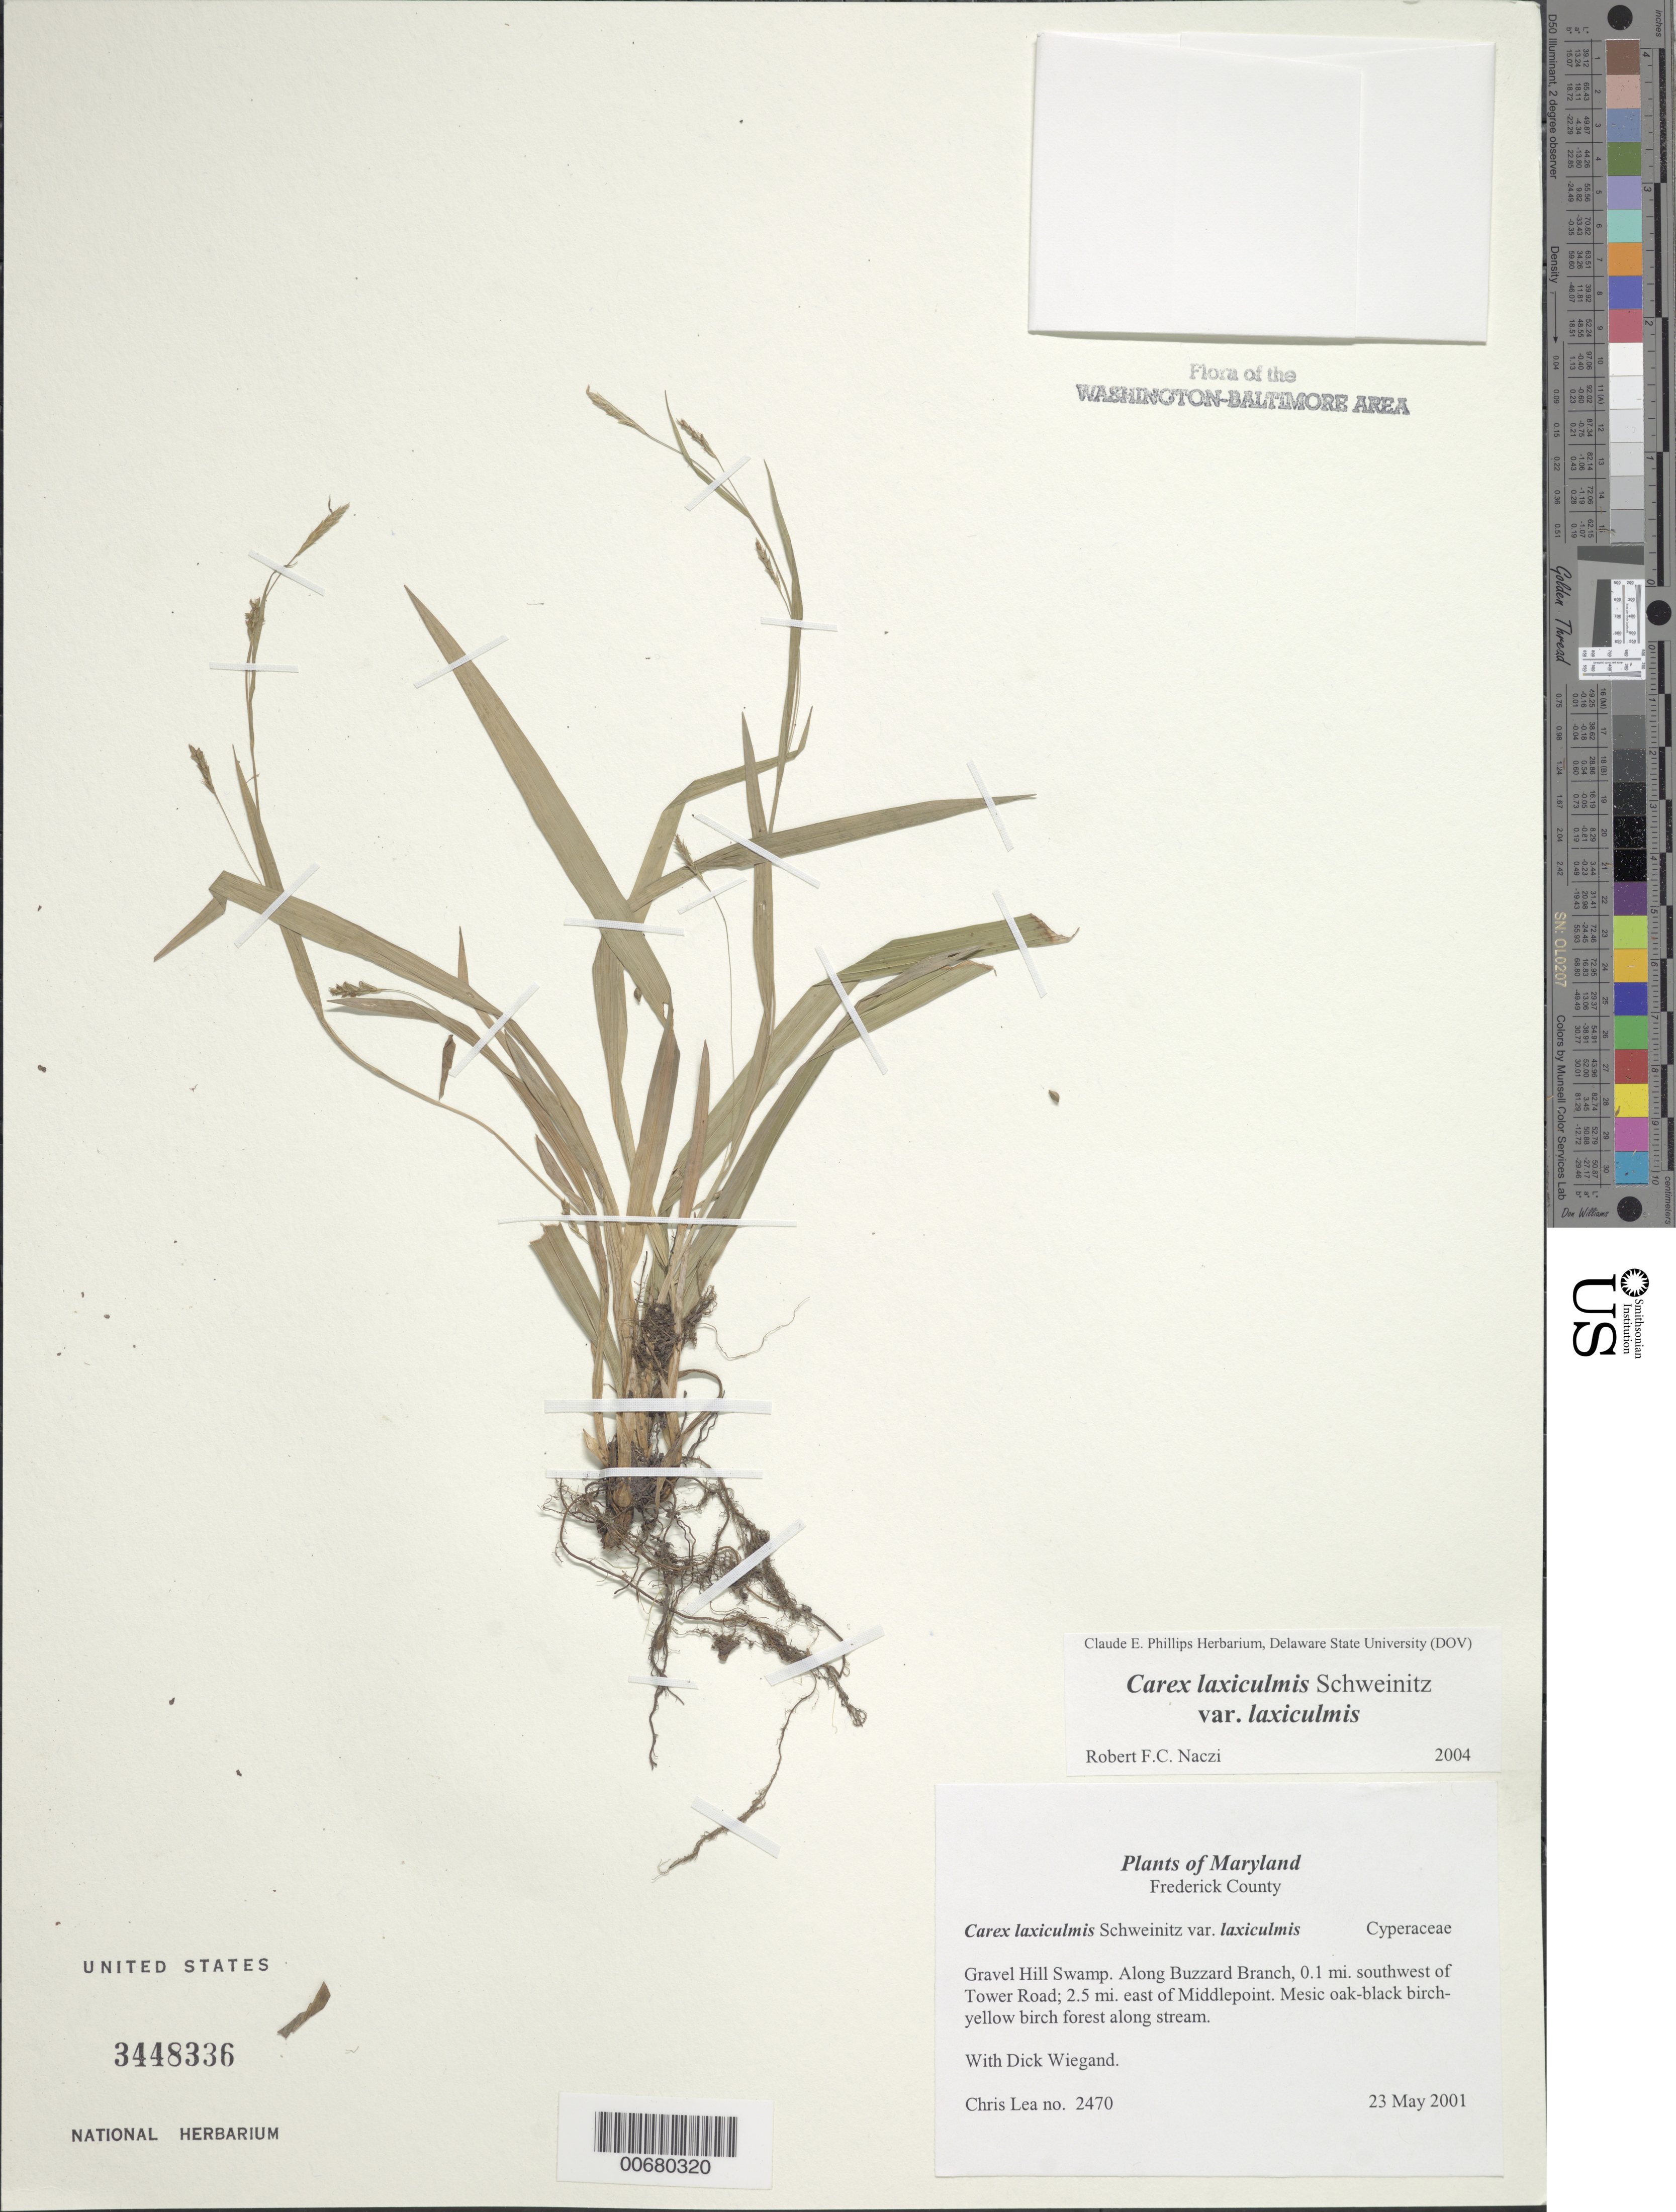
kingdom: Plantae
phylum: Tracheophyta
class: Liliopsida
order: Poales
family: Cyperaceae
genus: Carex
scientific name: Carex laxiculmis var. copulata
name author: (L.H. Bailey) Fernald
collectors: C. Lea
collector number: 2470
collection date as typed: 23 May 2001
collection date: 2001-05-23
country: United States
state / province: Maryland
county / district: Frederick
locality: Gravel Hill Swamp. Along Buzzard Branch, 0.1 mi. southwest of Tower Road; 2.5 mi. east of Middlepoint.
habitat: Mesic oak-black birch-yellow birch forest along stream.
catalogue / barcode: US 3448336